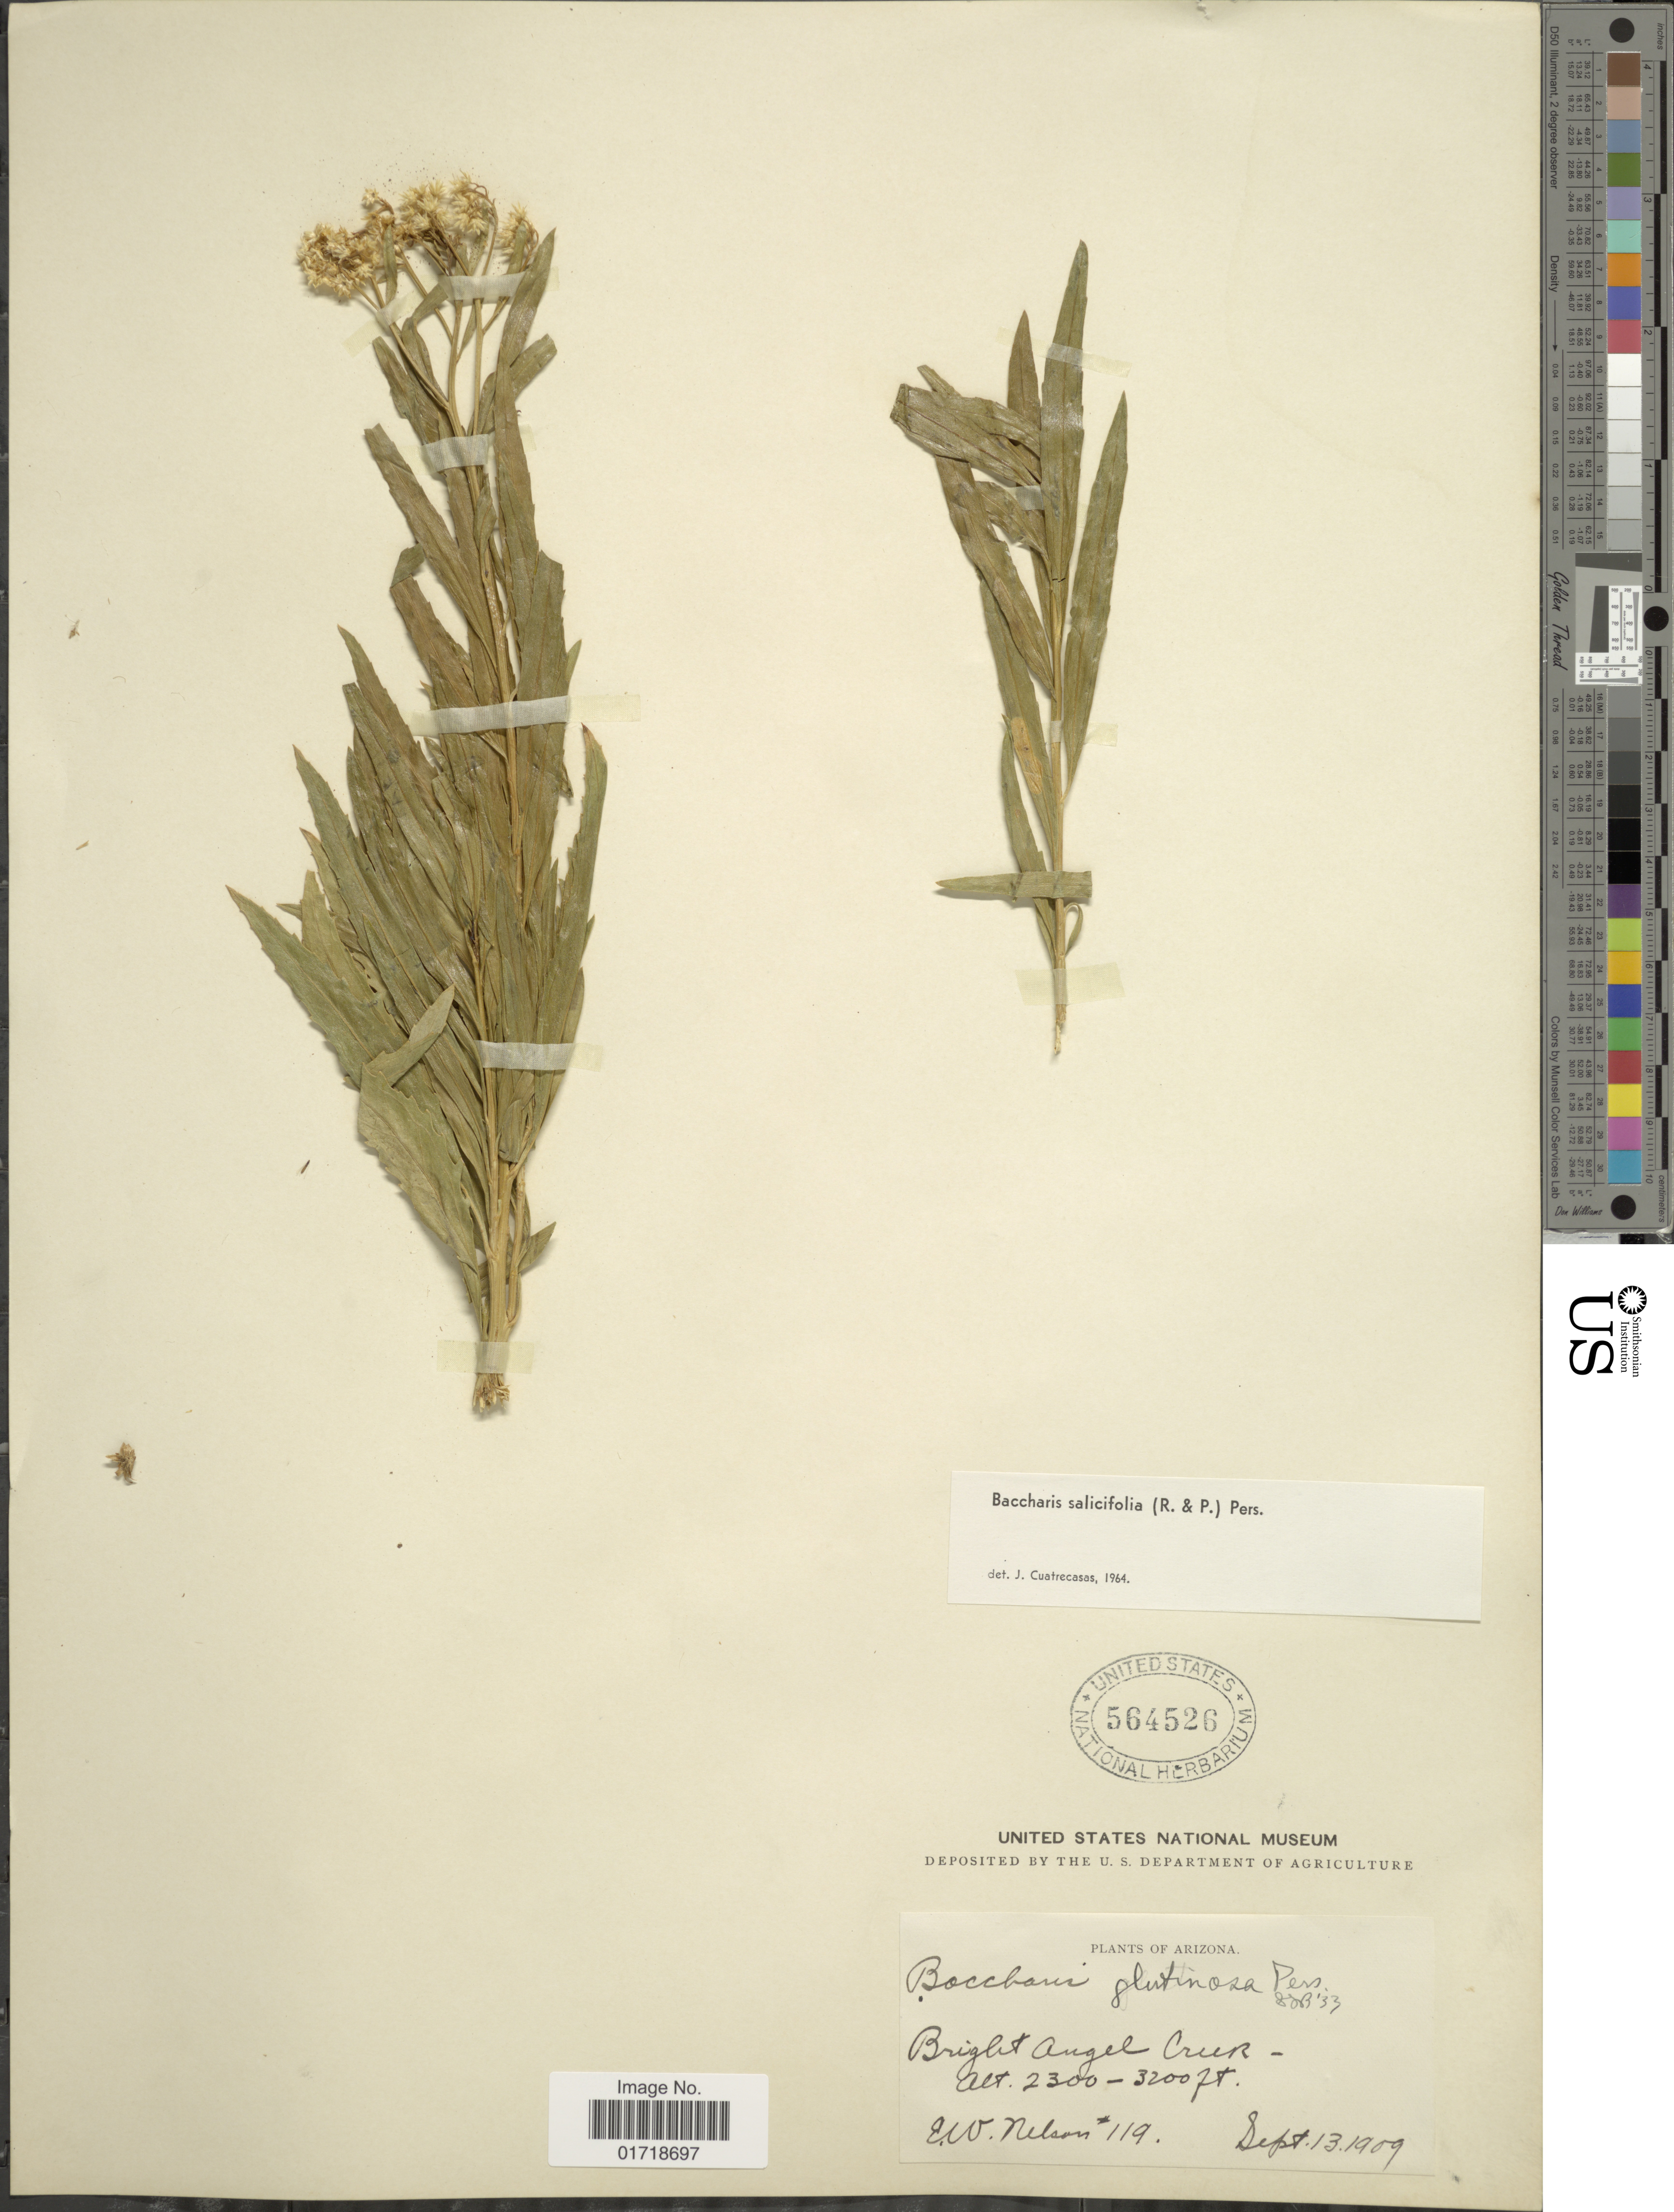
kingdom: Plantae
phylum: Tracheophyta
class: Magnoliopsida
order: Asterales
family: Asteraceae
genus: Baccharis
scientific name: Baccharis glutinosa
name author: Pers.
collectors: E. W. Nelson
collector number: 119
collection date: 1909-09-13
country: United States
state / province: Arizona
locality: Bright Angel Creek.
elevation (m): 701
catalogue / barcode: US 564526